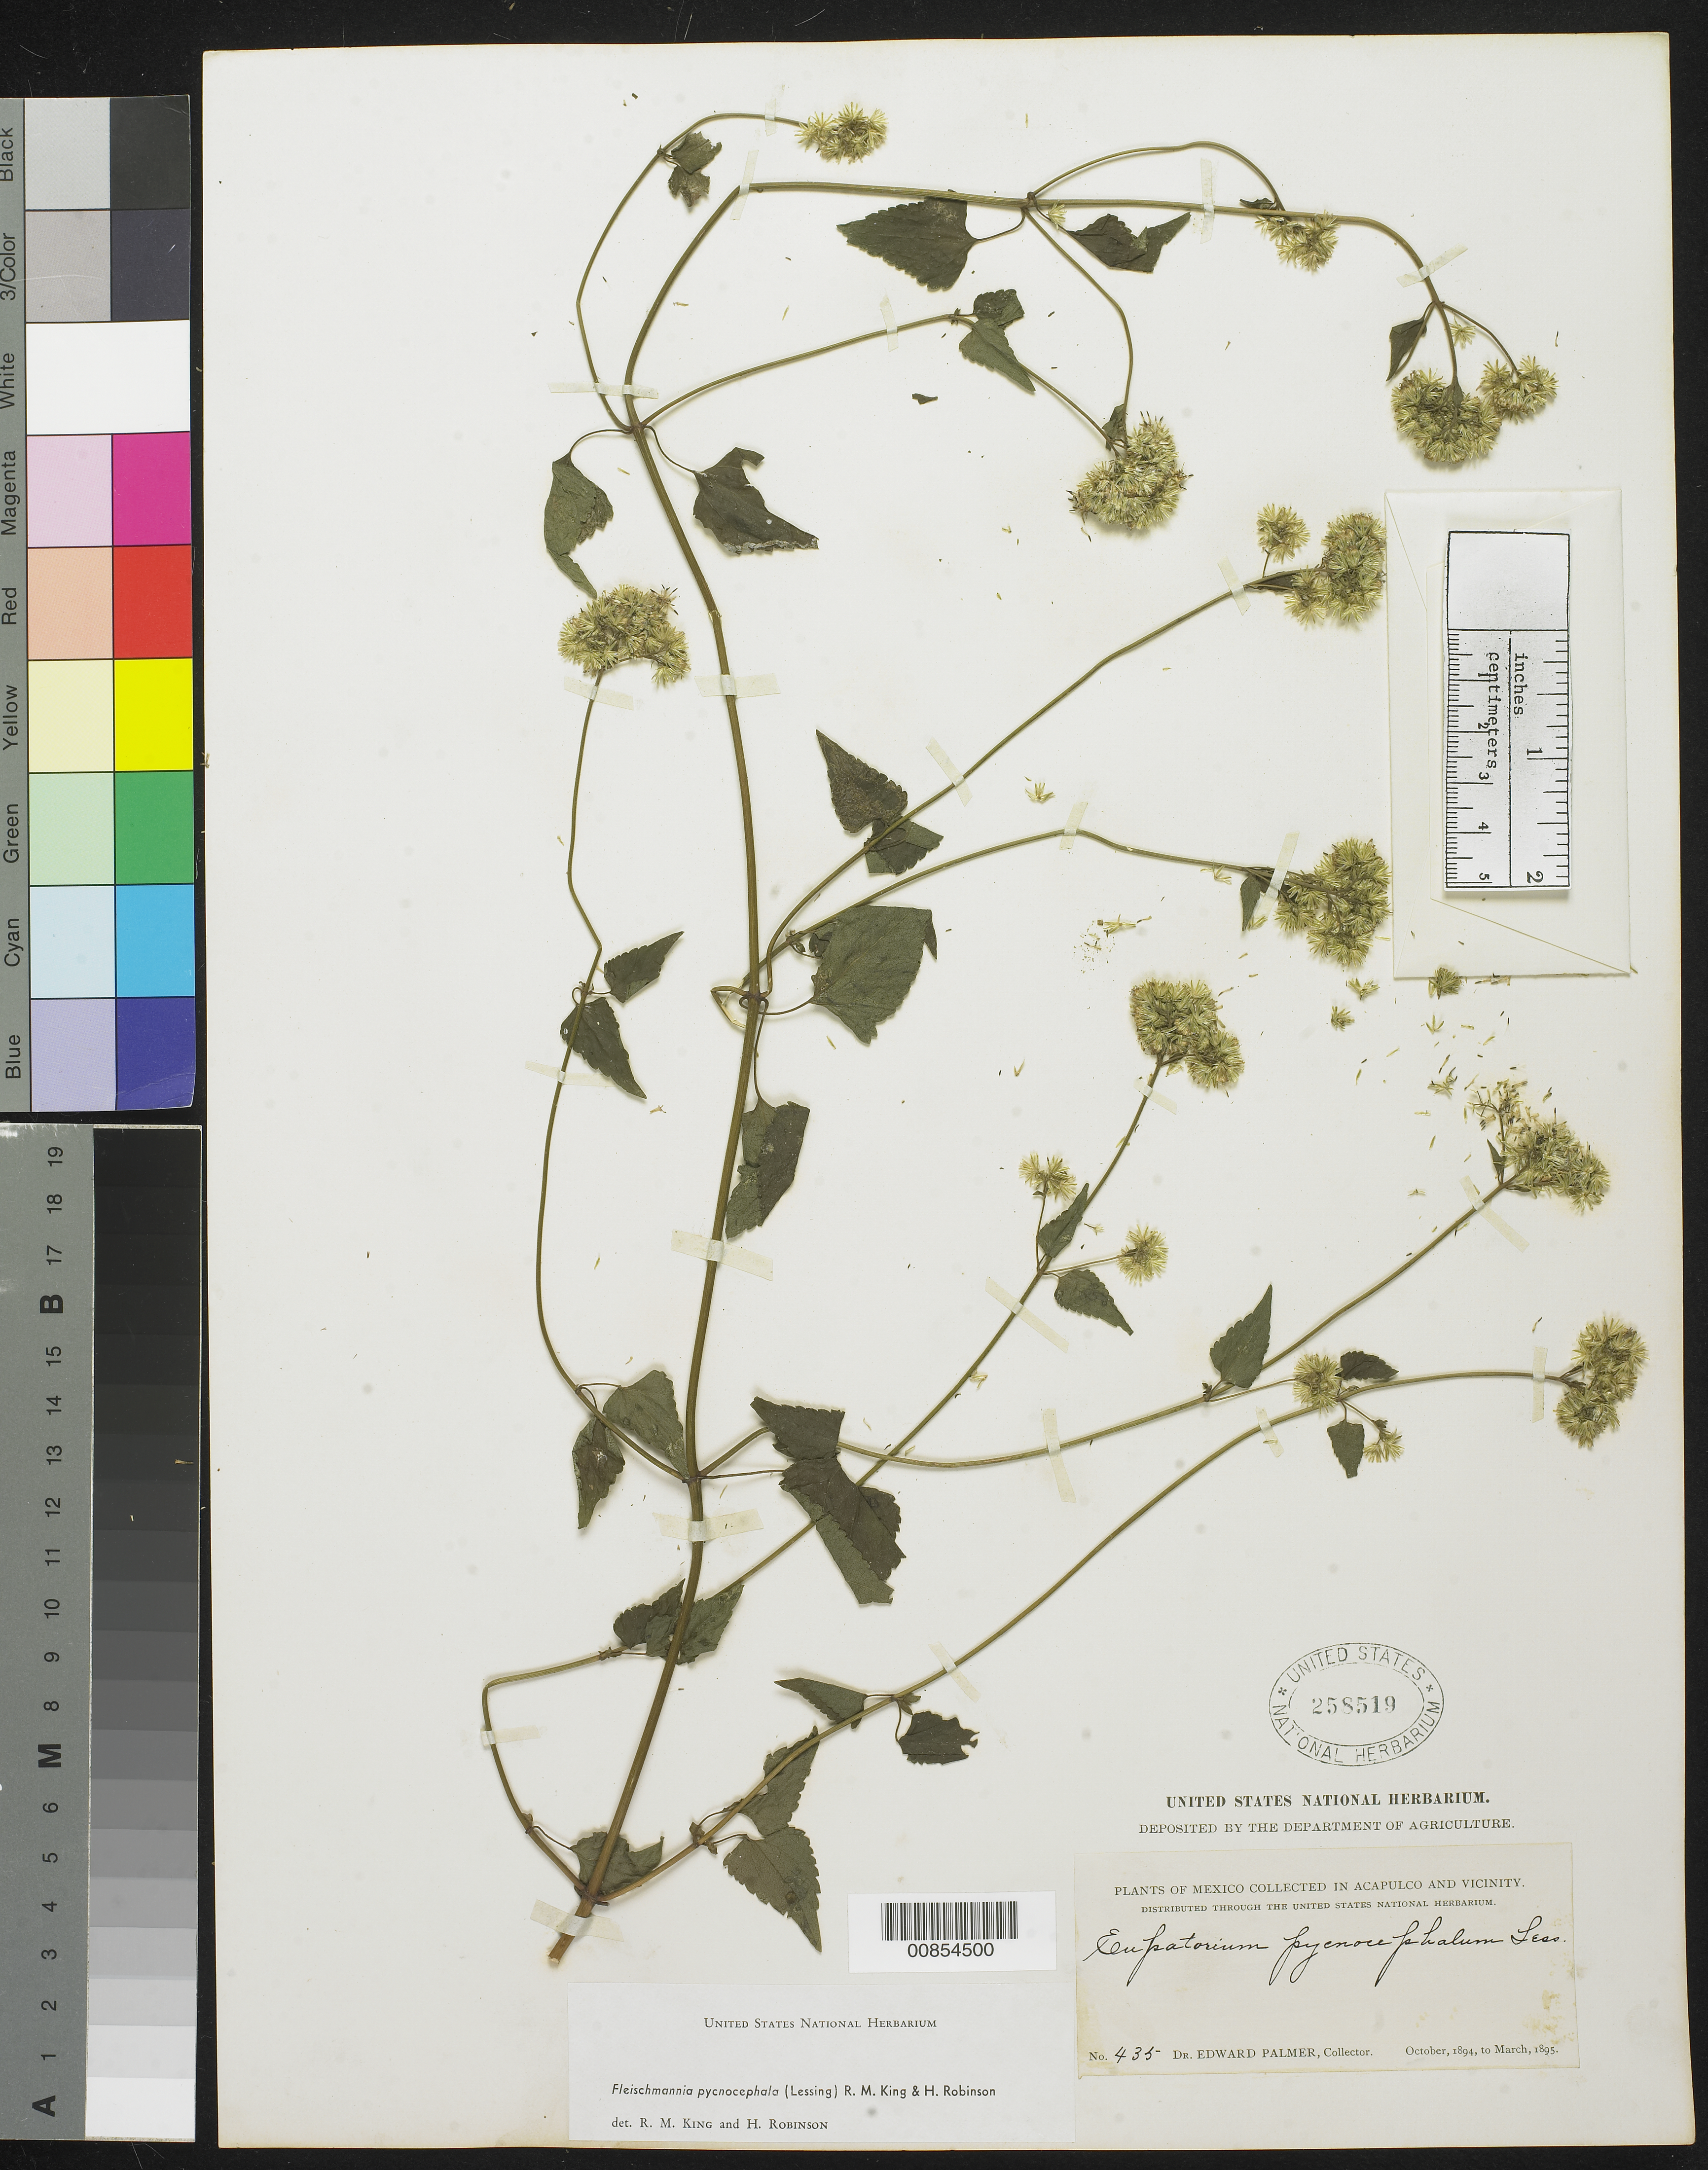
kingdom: Plantae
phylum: Tracheophyta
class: Magnoliopsida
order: Asterales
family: Asteraceae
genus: Fleischmannia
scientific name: Fleischmannia pycnocephala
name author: (Less.) R.M. King & H. Rob.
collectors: E. Palmer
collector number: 435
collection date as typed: Oct 1894 to -- Mar 1895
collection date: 1894-10/1895-03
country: Mexico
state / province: Guerrero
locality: Acapulco, Guerrero and vicinity.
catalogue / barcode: US 258519